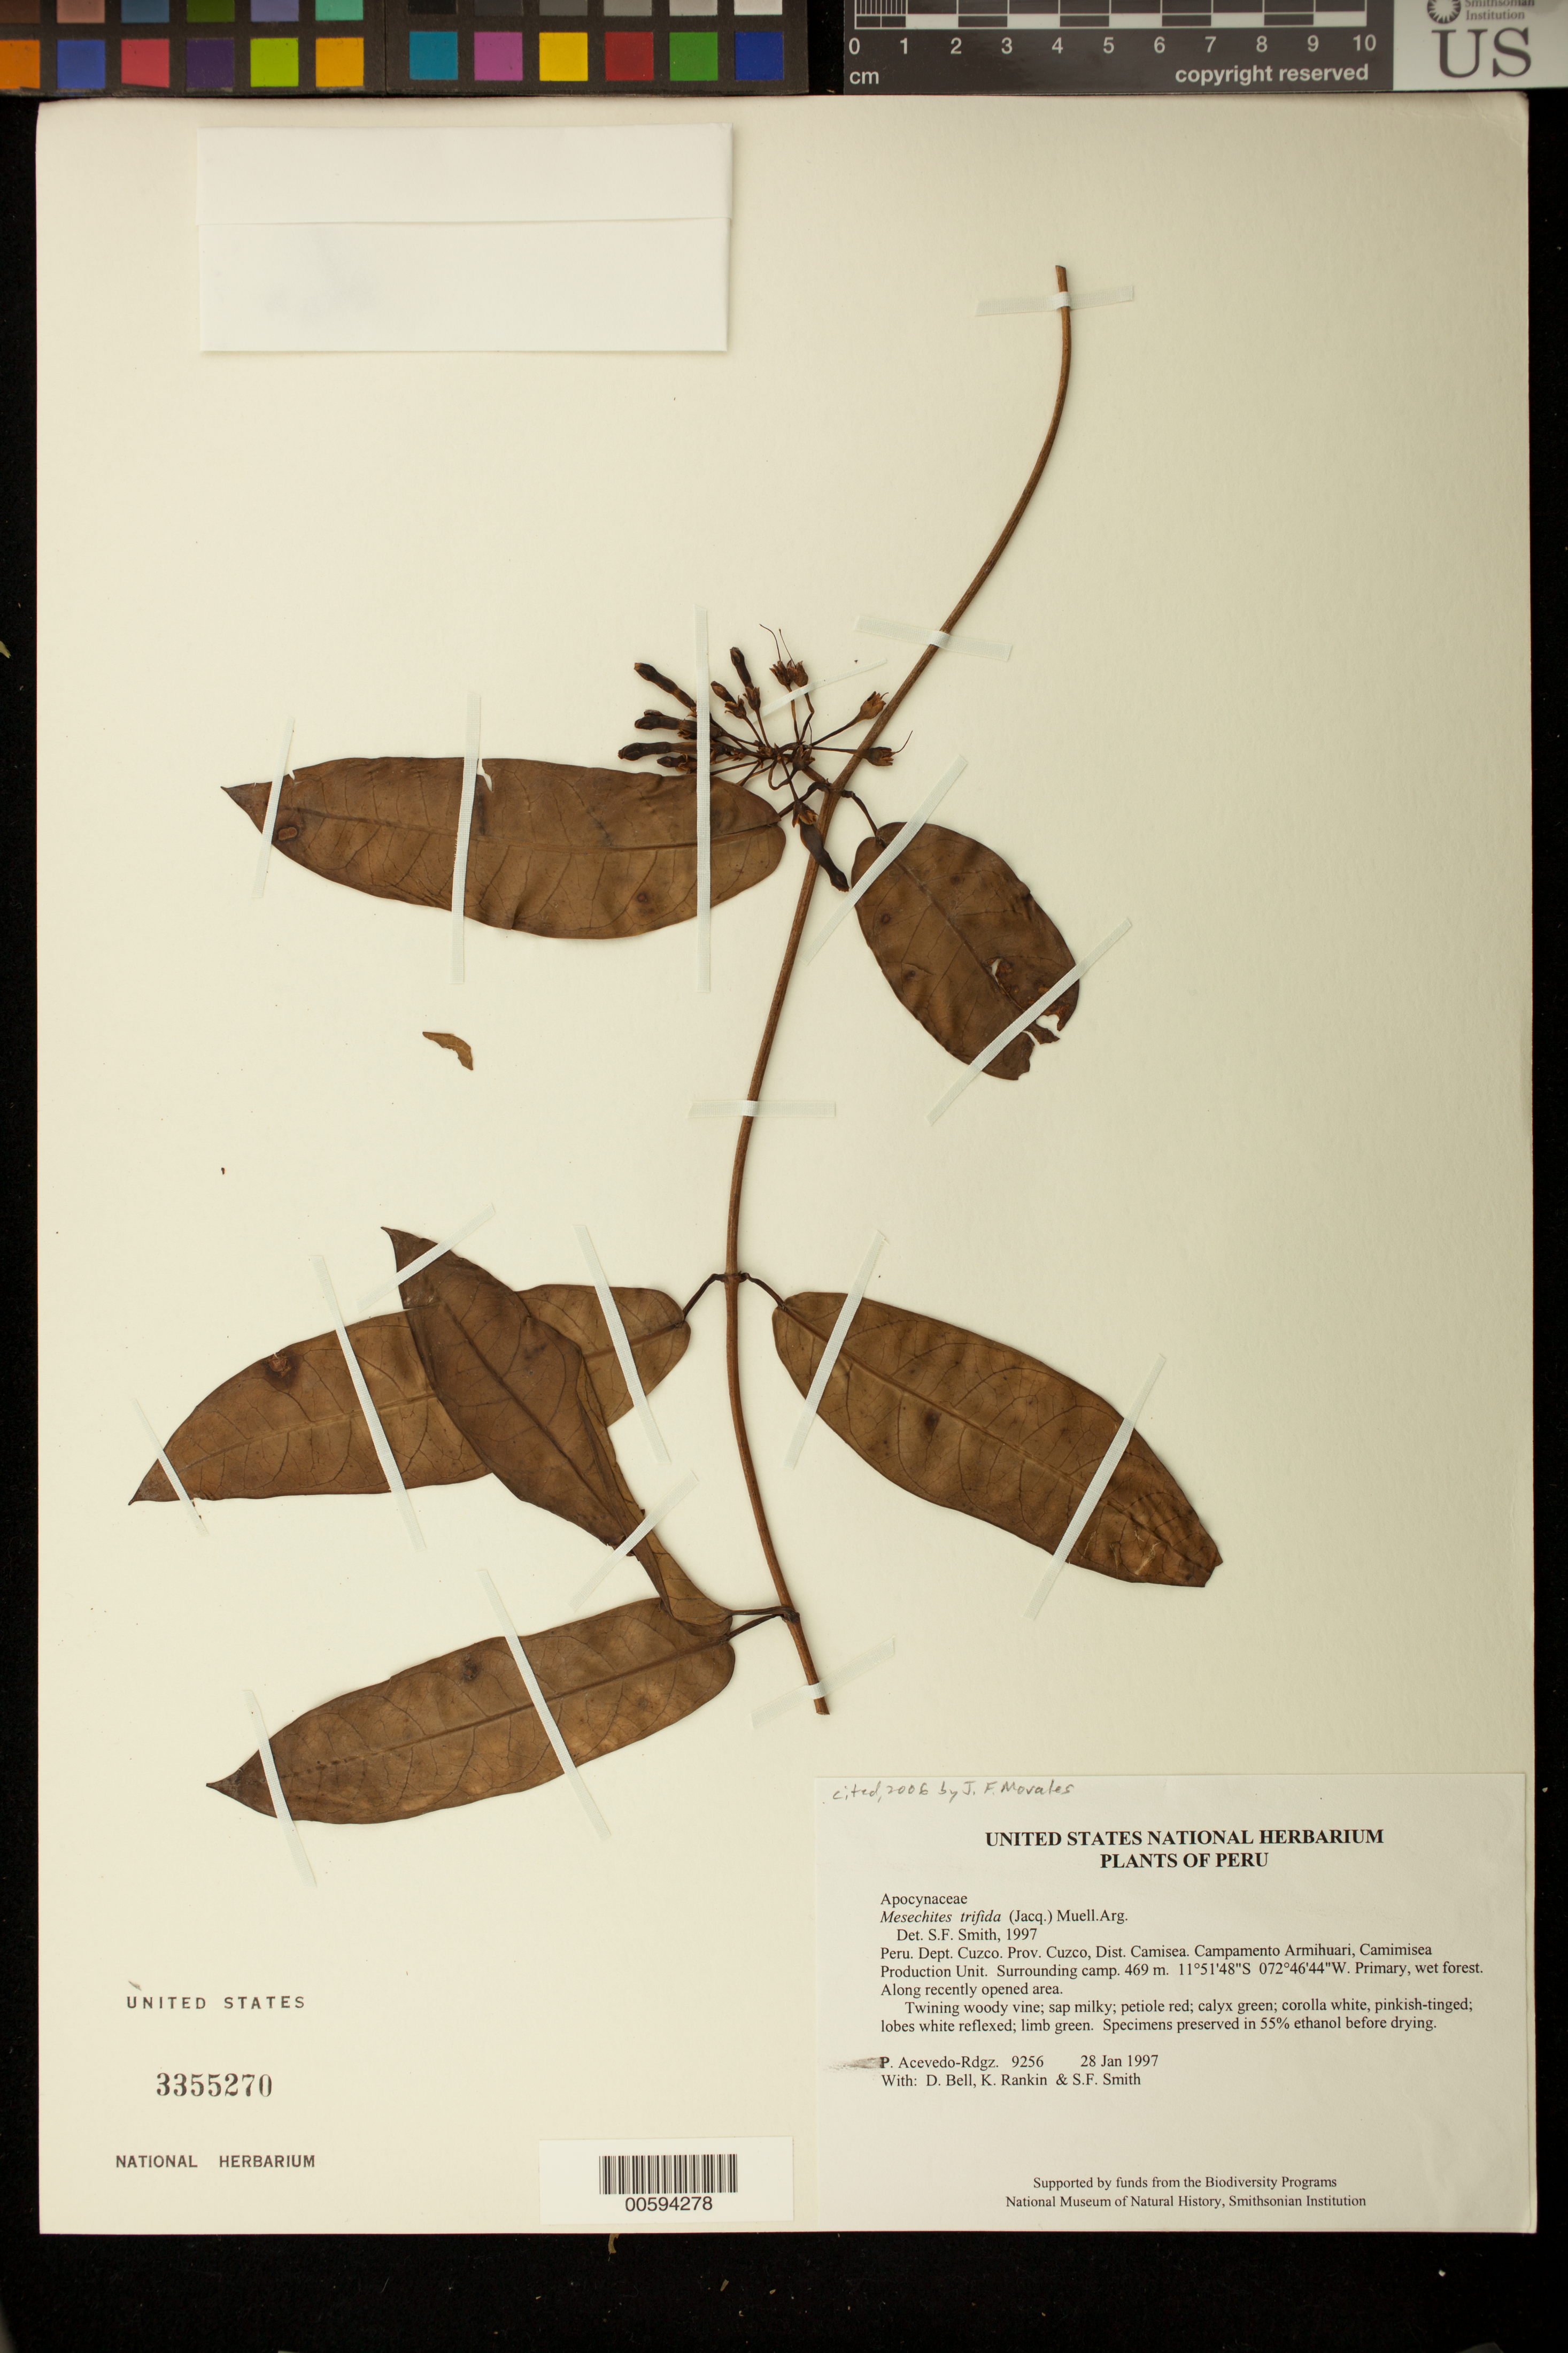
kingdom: Plantae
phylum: Tracheophyta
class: Magnoliopsida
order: Gentianales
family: Apocynaceae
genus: Mesechites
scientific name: Mesechites trifidus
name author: (Jacq.) Müll. Arg.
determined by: Smith, Stephen F., (US), NMNH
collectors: P. Acevedo-Rodr., D. A. Bell, K. B. Rankin & S.F. Smith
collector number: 9256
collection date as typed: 28 Jan 1997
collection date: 1997-01-28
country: Peru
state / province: Cusco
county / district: Cusco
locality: Districto Camisea, Campamento Armihuari, Camimisea Production Unit. Surrounding camp.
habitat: Primary, wet forest. Along recently opened area.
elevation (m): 469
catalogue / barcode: US 3355270